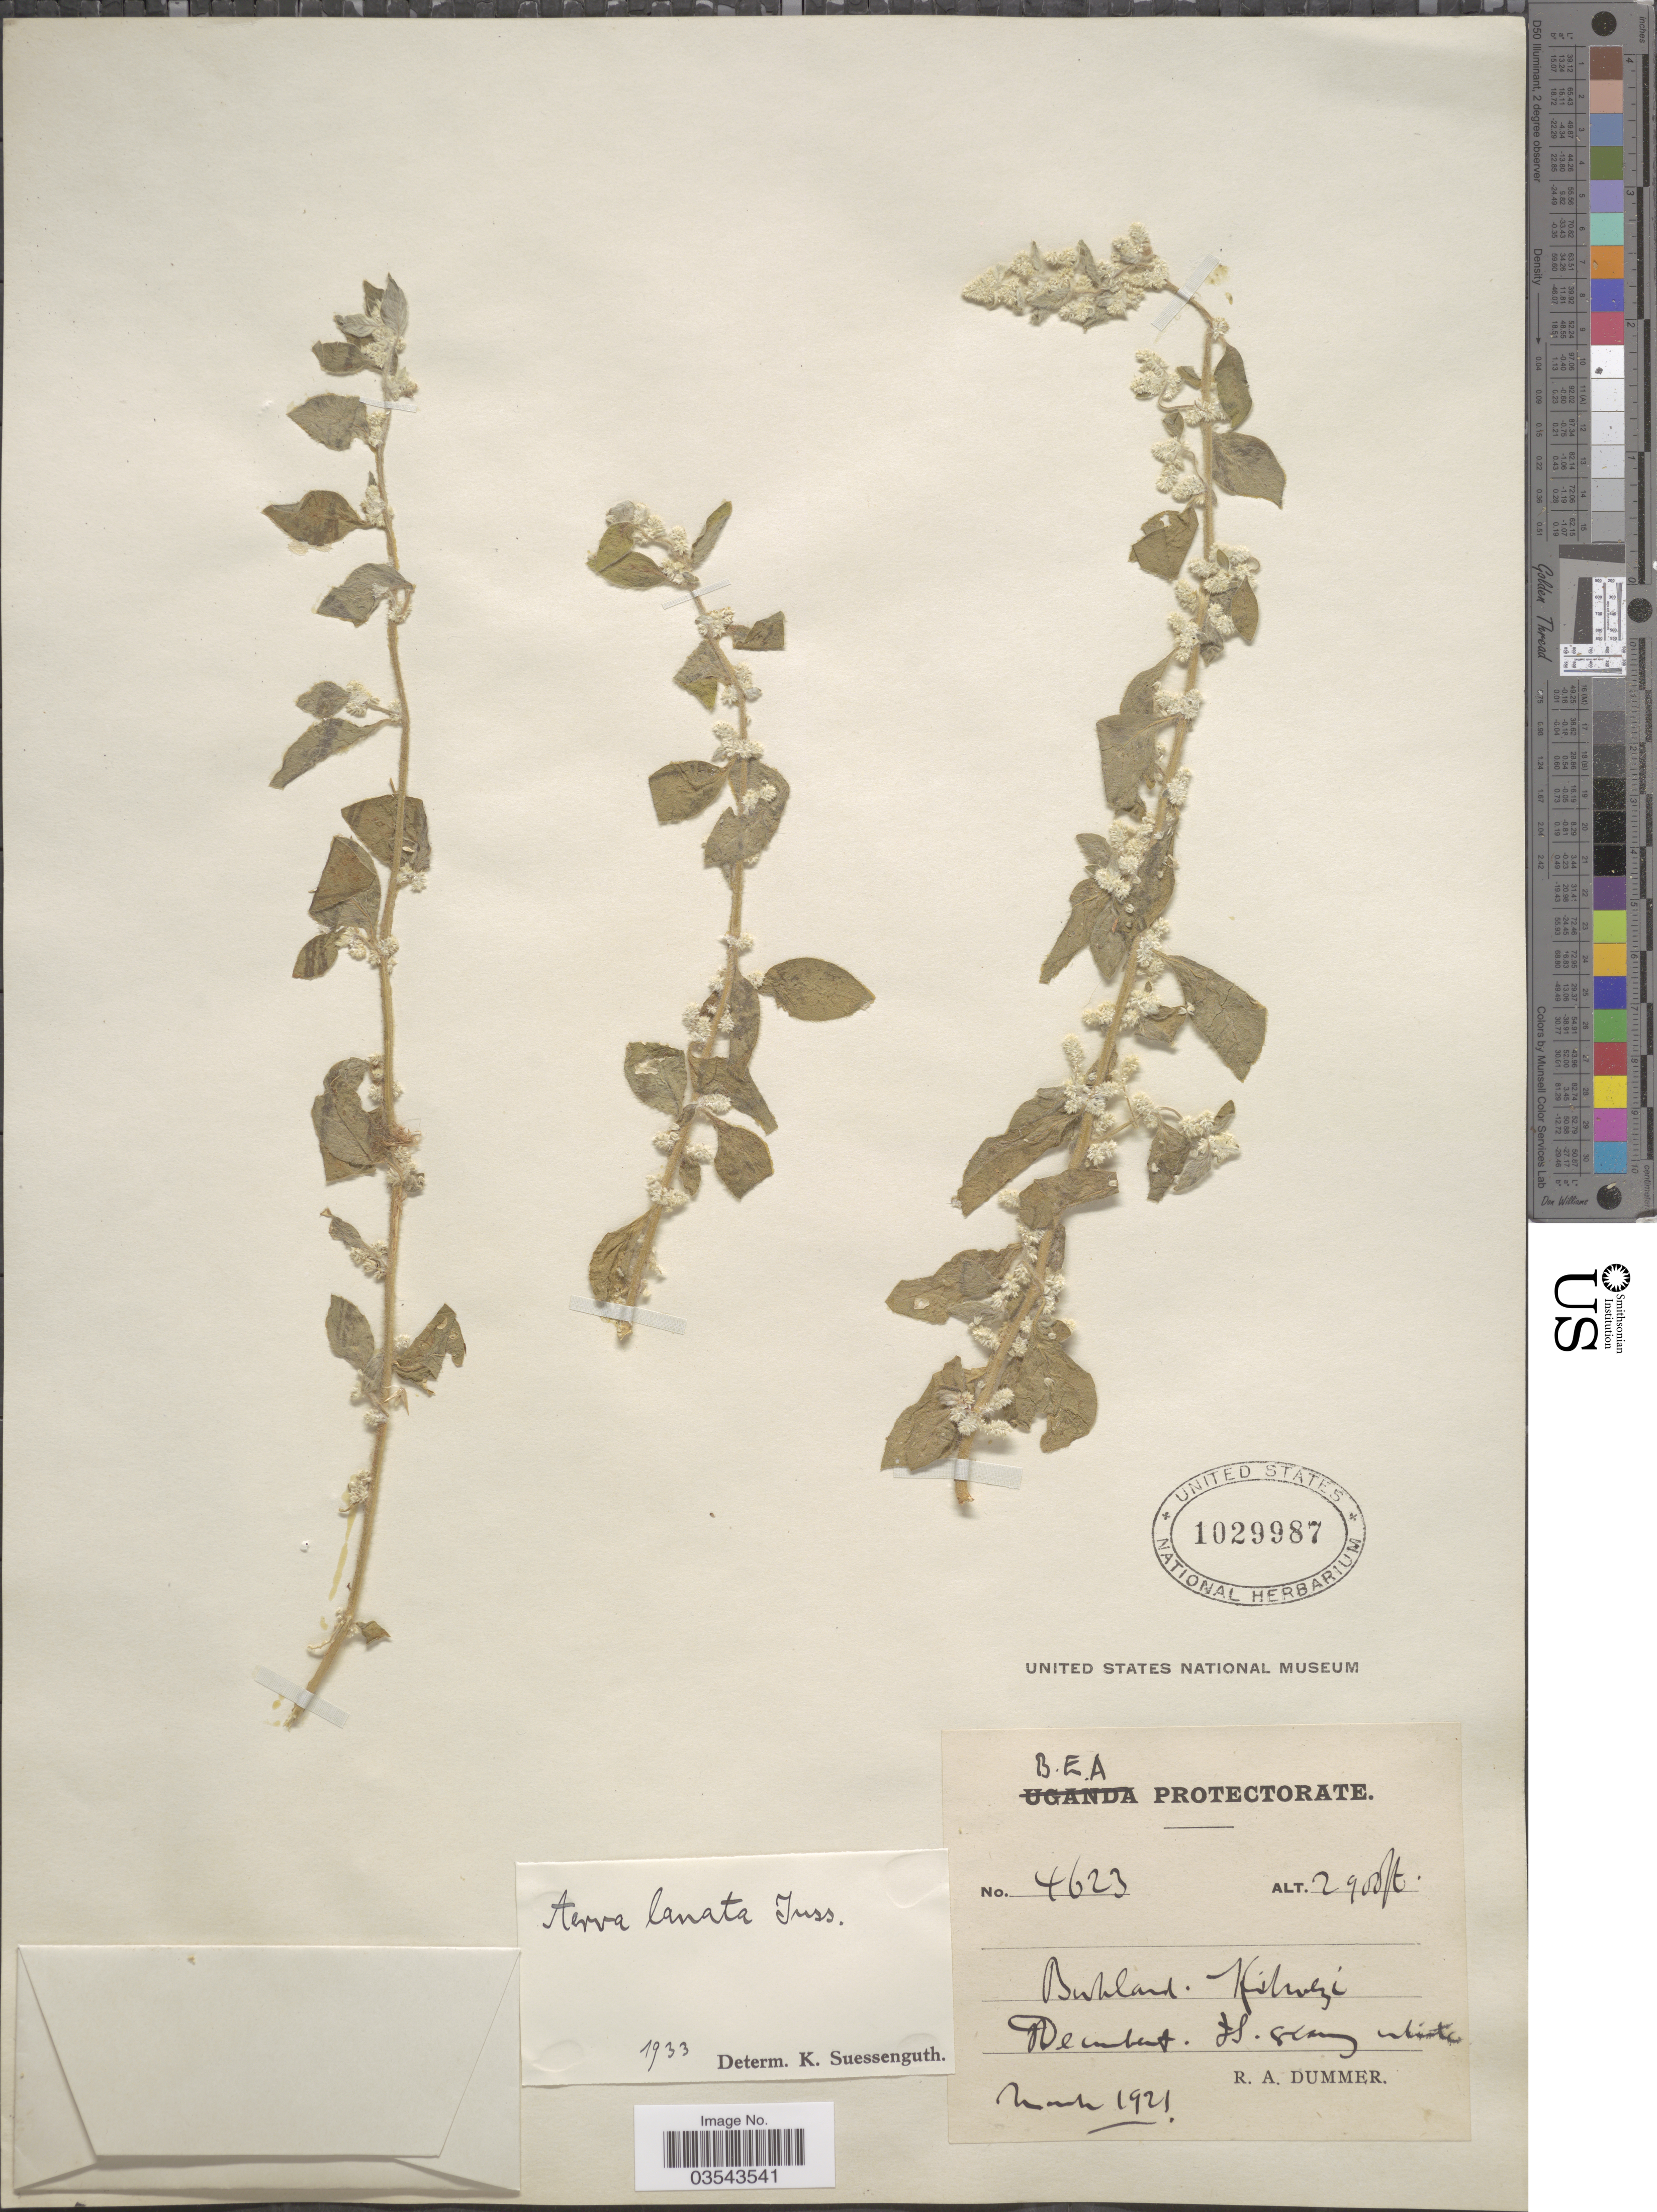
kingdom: Plantae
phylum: Tracheophyta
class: Magnoliopsida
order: Caryophyllales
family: Amaranthaceae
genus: Ouret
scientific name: Ouret lanata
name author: (L.) Kuntze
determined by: U.S. National Herbarium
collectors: R. A. Dümmer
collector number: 4623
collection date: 1921-03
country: Kenya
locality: B.E.A. Protectorate. Kibwezi.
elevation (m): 884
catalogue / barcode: US 1029987